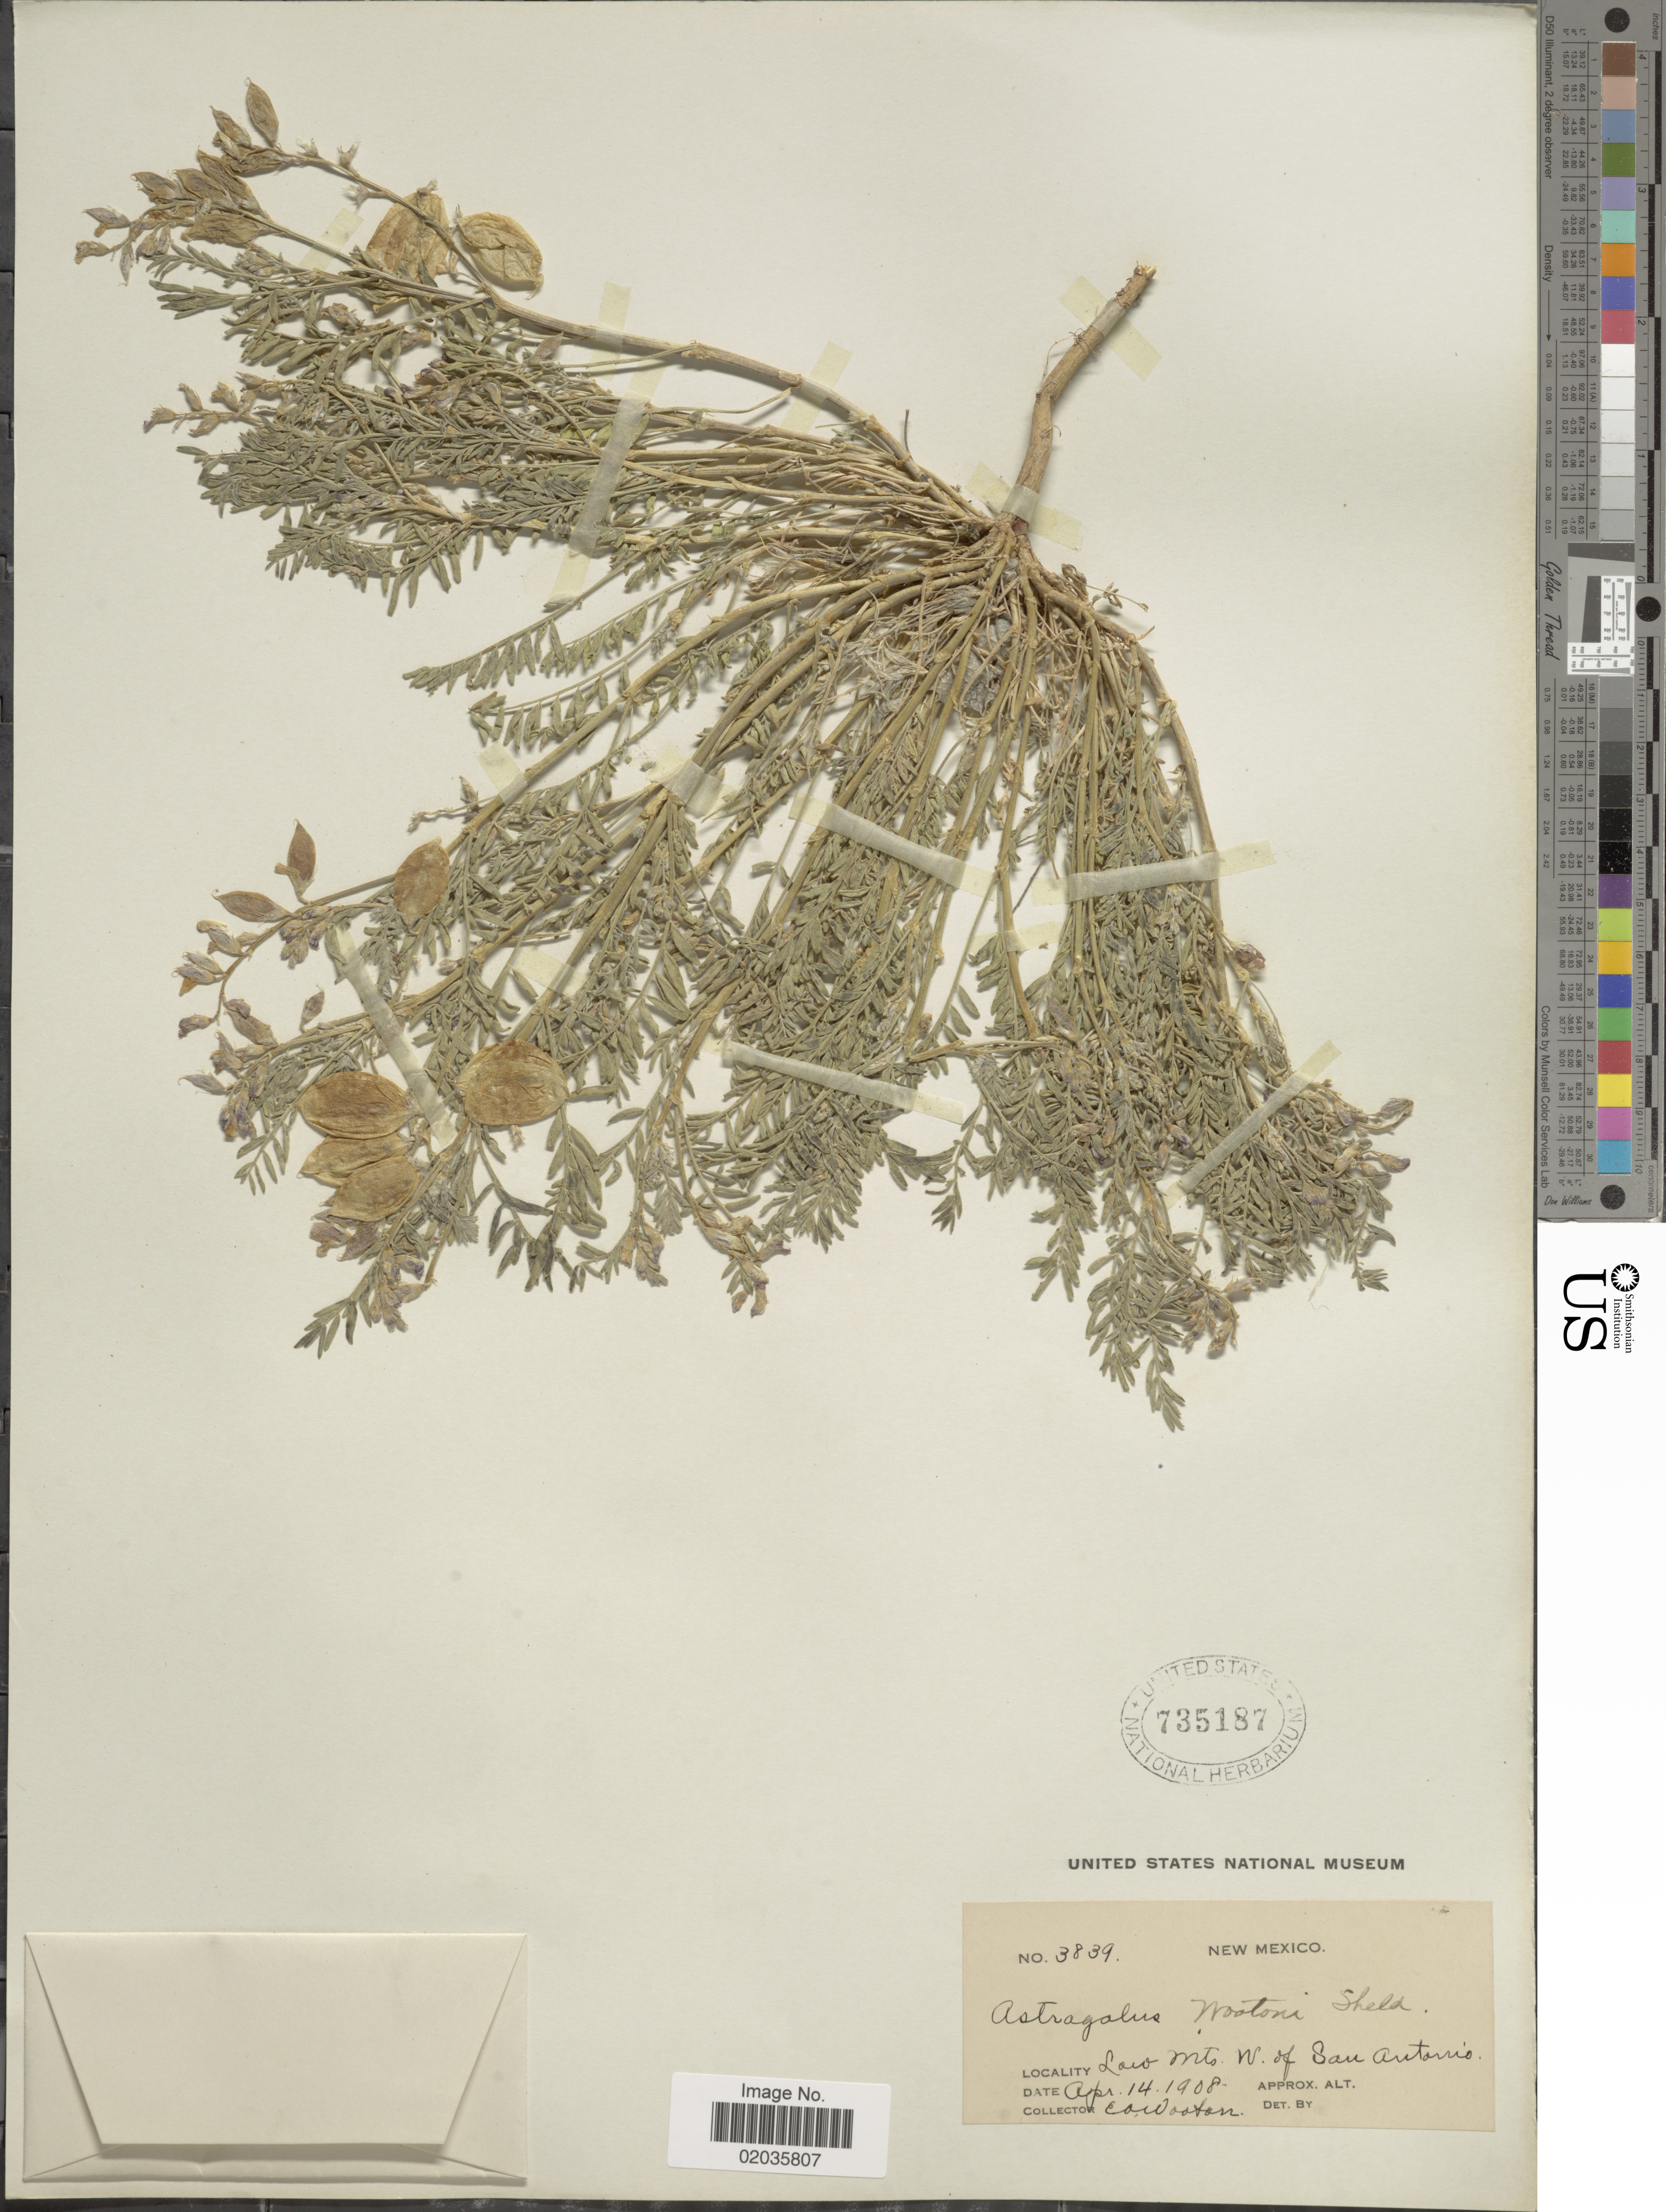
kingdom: Plantae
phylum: Tracheophyta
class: Magnoliopsida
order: Fabales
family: Fabaceae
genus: Astragalus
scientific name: Astragalus wootonii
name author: E. Sheld.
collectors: E. O. Wooton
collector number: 3839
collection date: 1908-04-14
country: United States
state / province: New Mexico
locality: Low Mts. of San Antonioni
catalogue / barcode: US 735187